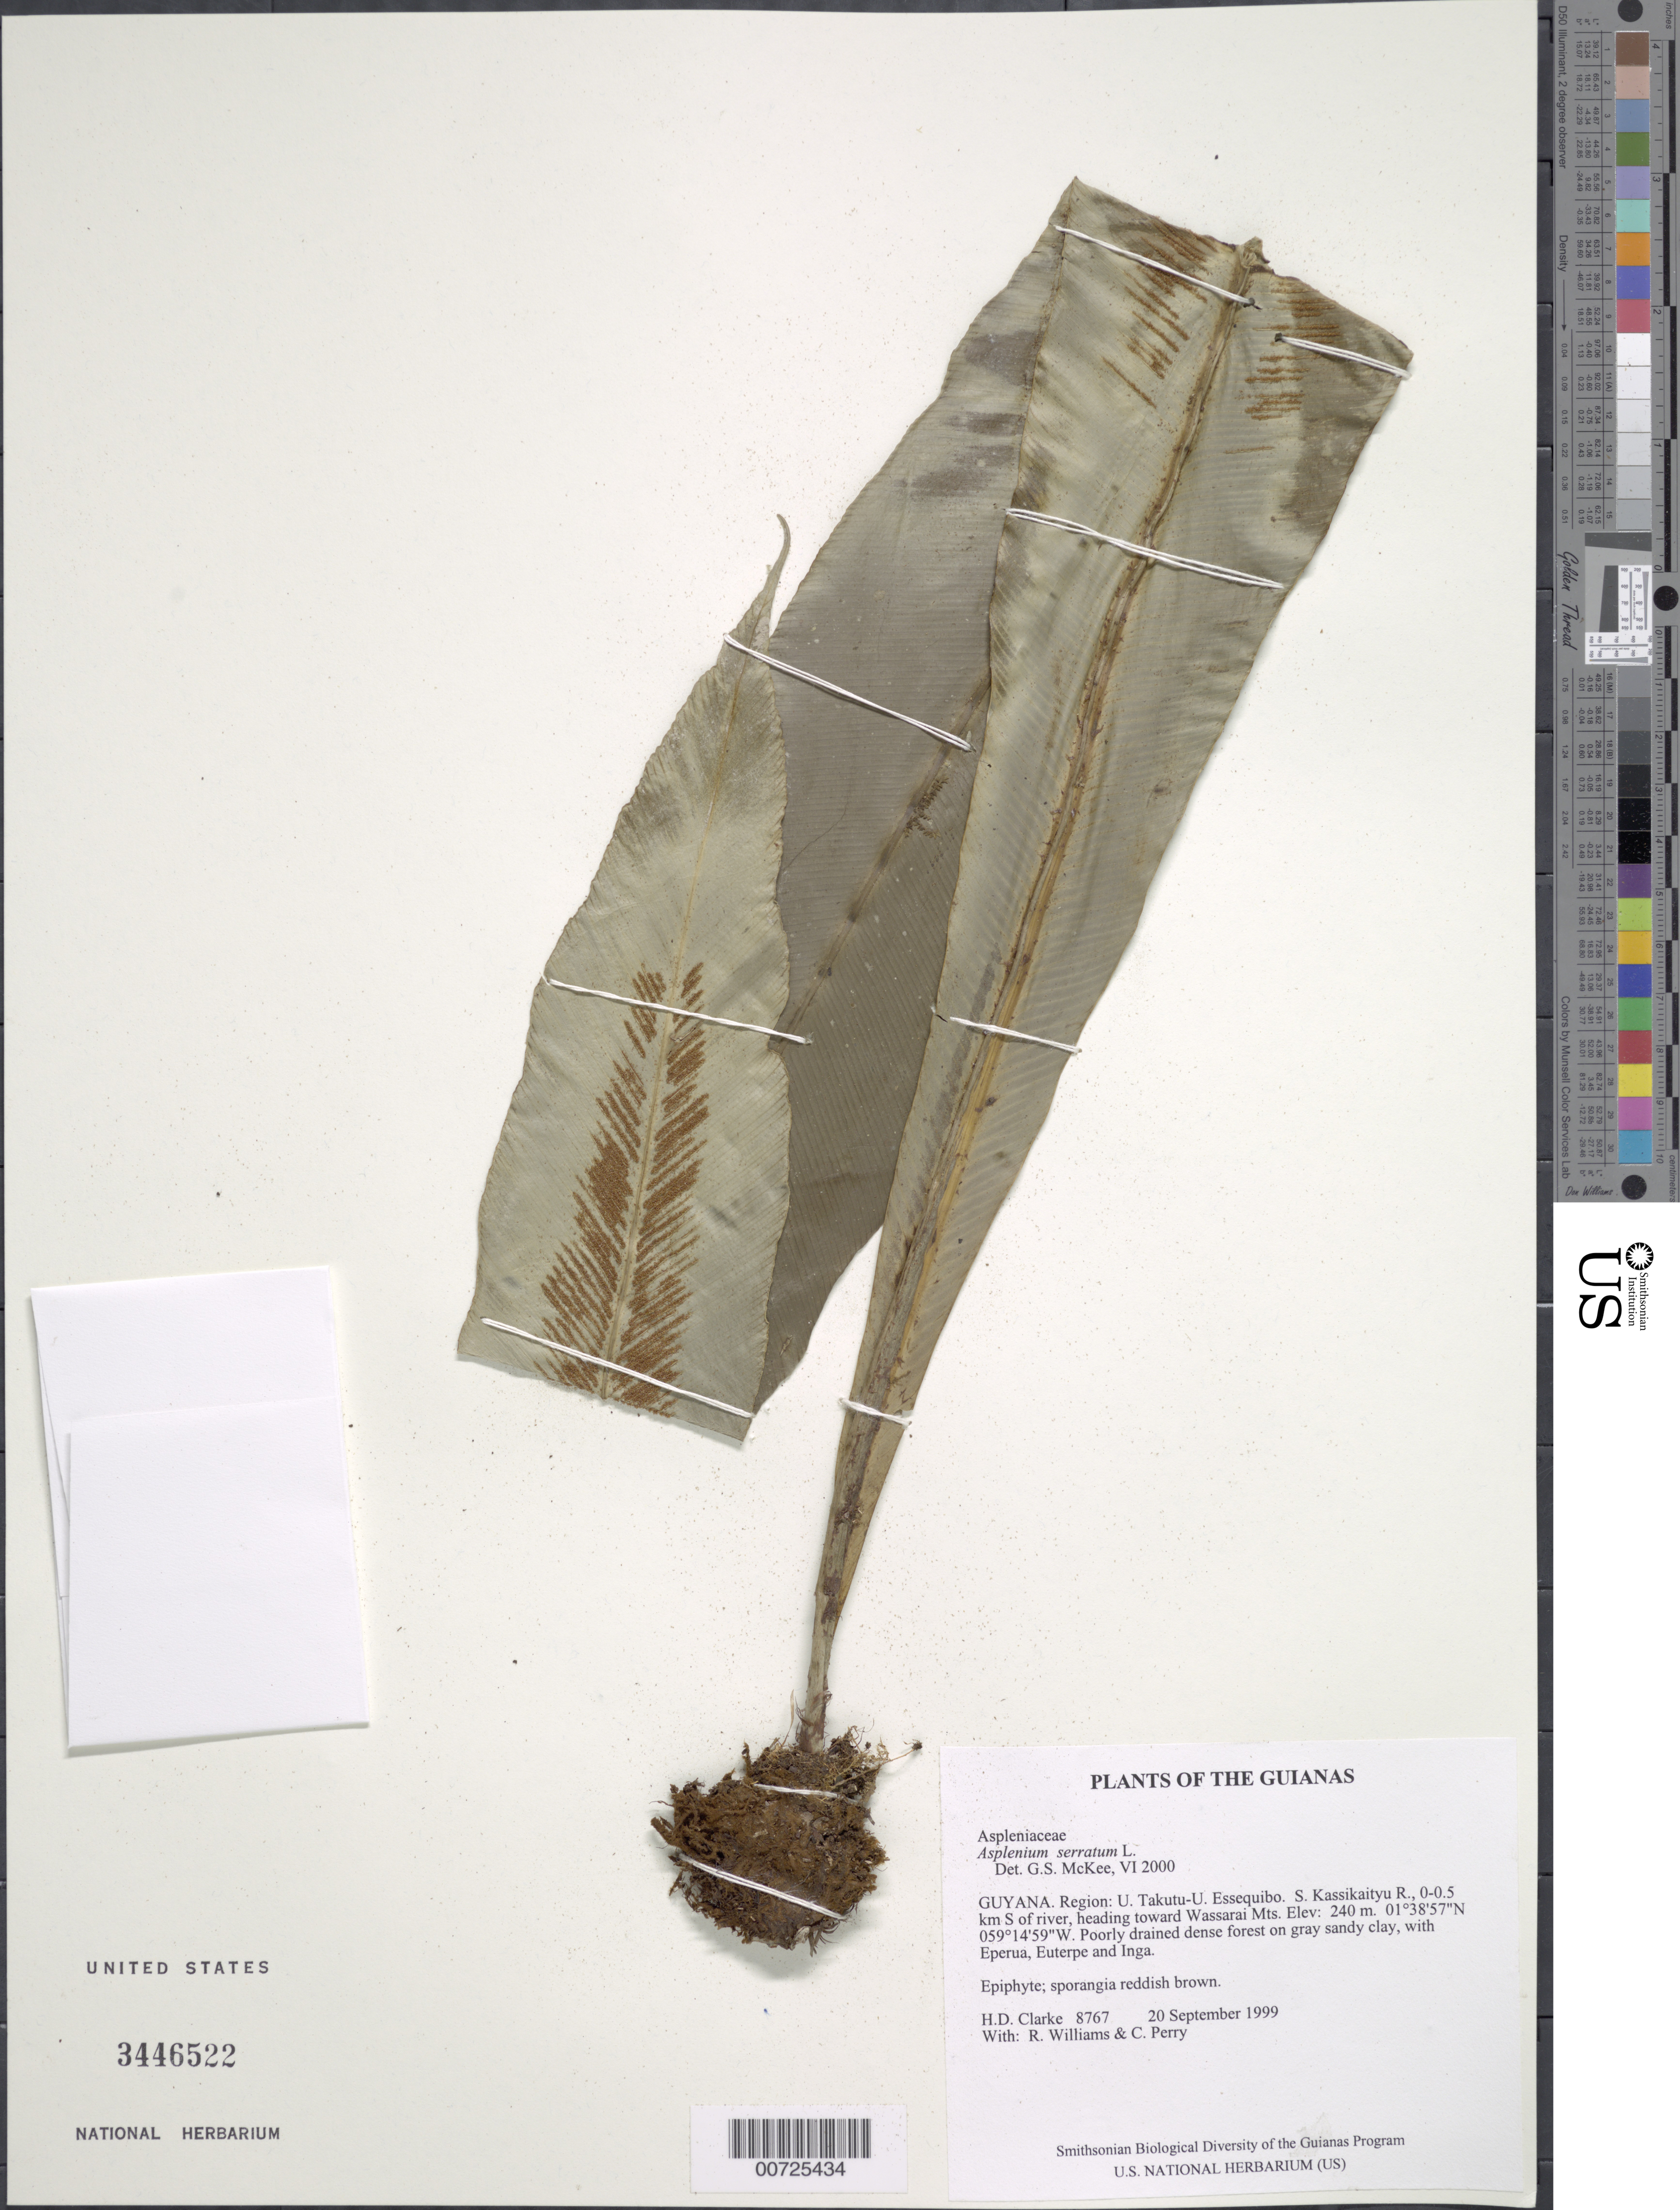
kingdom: Plantae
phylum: Tracheophyta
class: Polypodiopsida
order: Polypodiales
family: Aspleniaceae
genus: Asplenium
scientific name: Asplenium serratum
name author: L.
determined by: McKee, G. S., (US), NMNH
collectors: H. D. Clarke, R. Williams & C. Perry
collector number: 8767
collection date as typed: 20 September 1999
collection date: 1999-09-20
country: Guyana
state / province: U. Takutu-U. Essequibo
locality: S. Kassikaityu R., 0-0.5 km S of river, heading toward Wassarai Mts.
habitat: Poorly drained dense forest on gray sandy clay, with Eperua, Euterpe and Inga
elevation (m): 240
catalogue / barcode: US 3446522